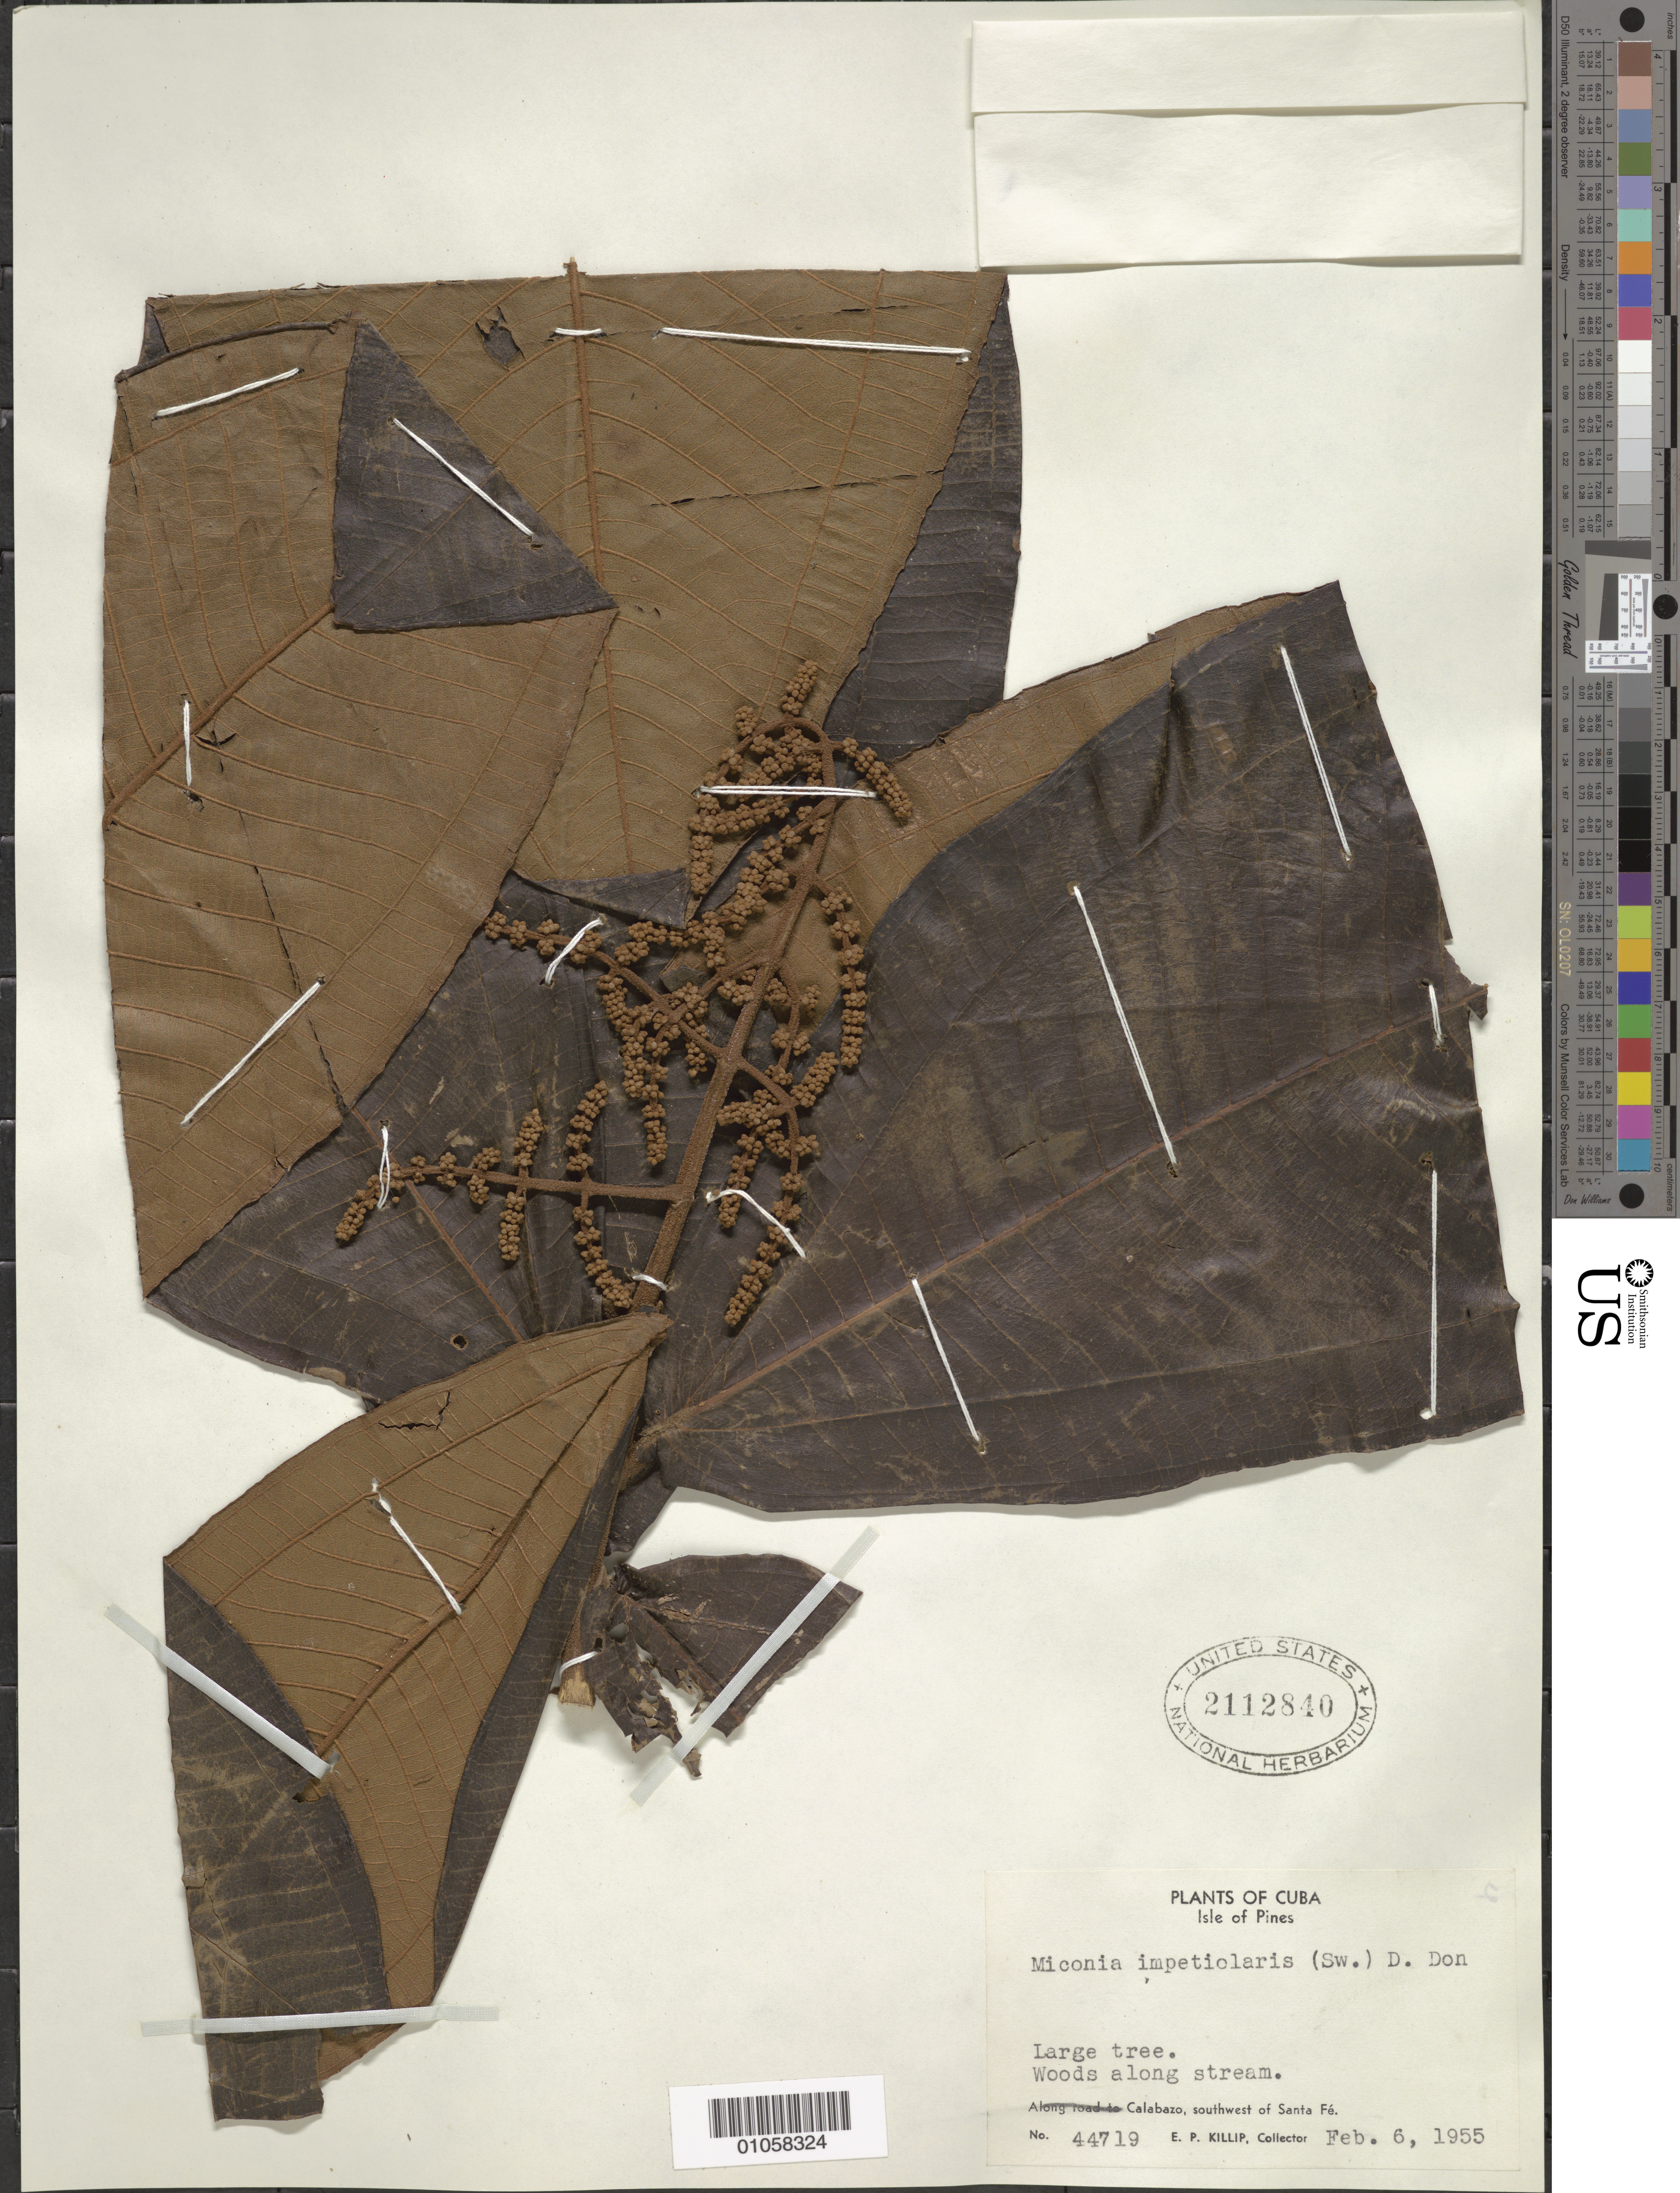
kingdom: Plantae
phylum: Tracheophyta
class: Magnoliopsida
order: Myrtales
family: Melastomataceae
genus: Miconia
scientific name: Miconia impetiolaris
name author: (Sw.) D. Don ex DC.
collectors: E. P. Killip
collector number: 44719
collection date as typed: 06 Feb 1955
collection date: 1955-02-06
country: Cuba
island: Isla de la Juventud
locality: Calabazo, SW of Santa Fé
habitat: Woods along stream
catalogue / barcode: US 2112840